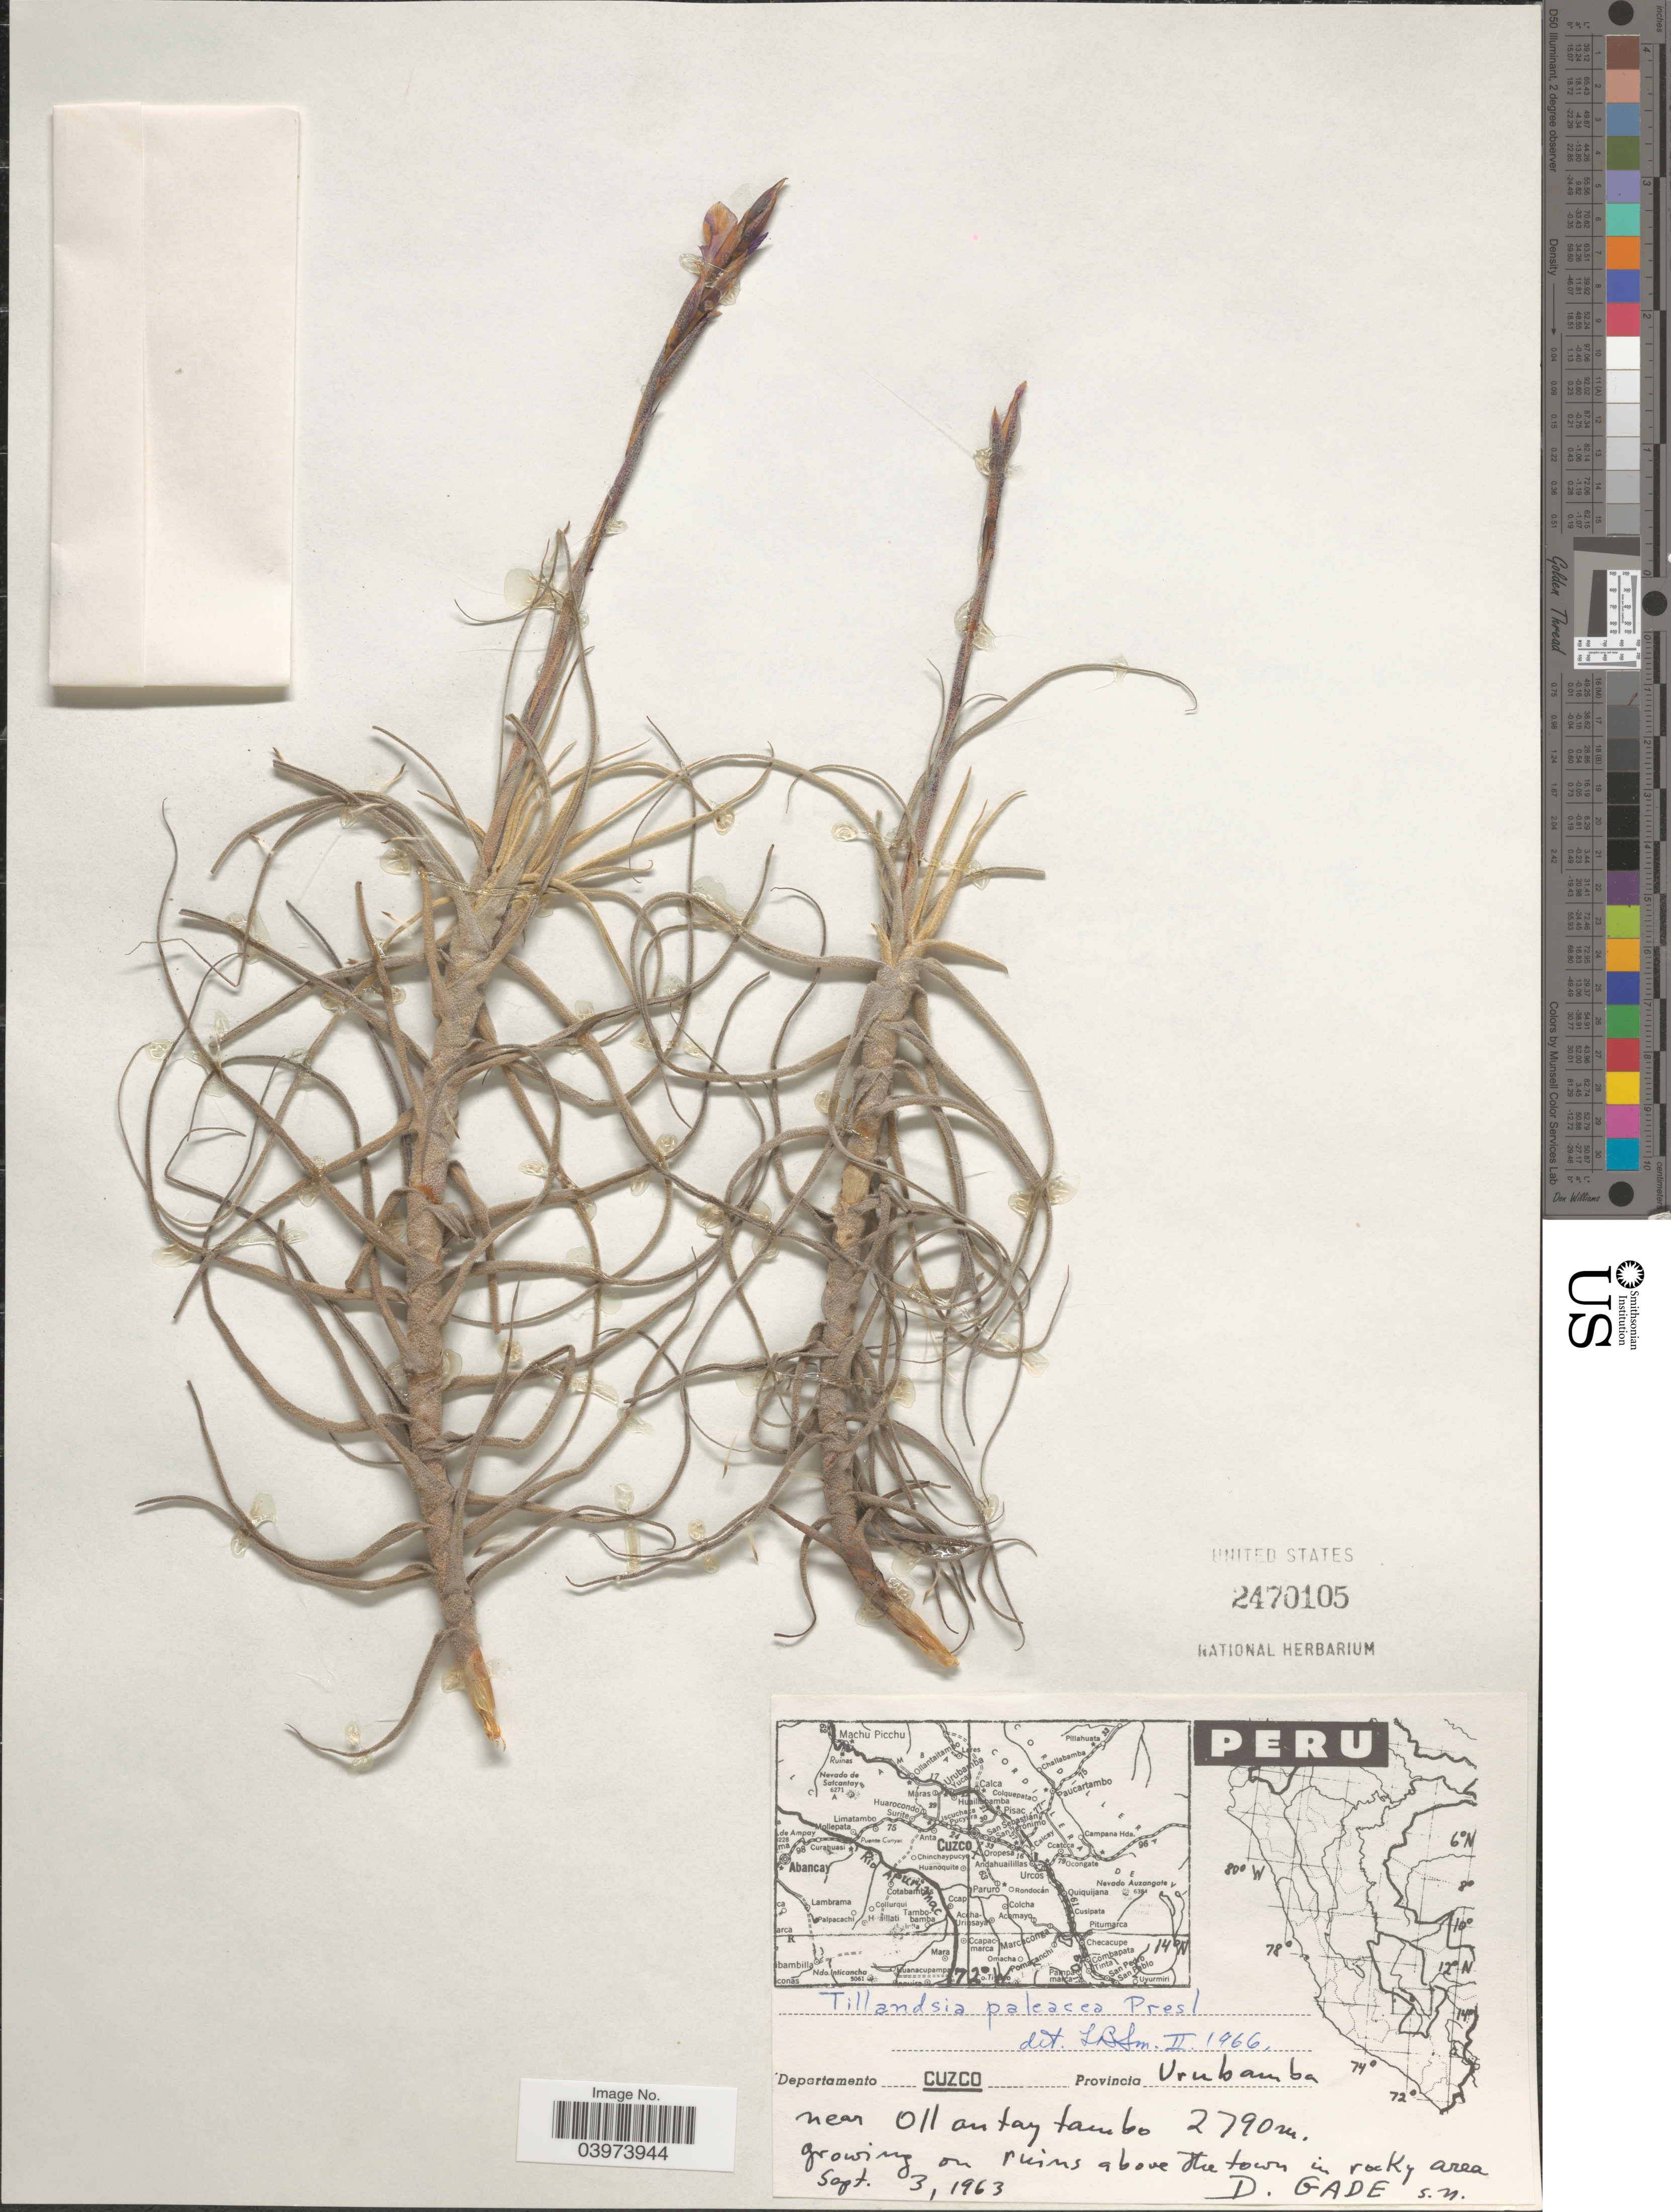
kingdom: Plantae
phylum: Tracheophyta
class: Liliopsida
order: Poales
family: Bromeliaceae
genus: Tillandsia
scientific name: Tillandsia paleacea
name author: C. Presl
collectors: D. Gade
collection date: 1963-09-03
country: Peru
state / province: Cusco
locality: Departamento Cuzco. Provincia Urubamba. Near Ollantaytambo. Growing on ruins above the town in rocky area.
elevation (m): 2790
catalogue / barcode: US 2470105